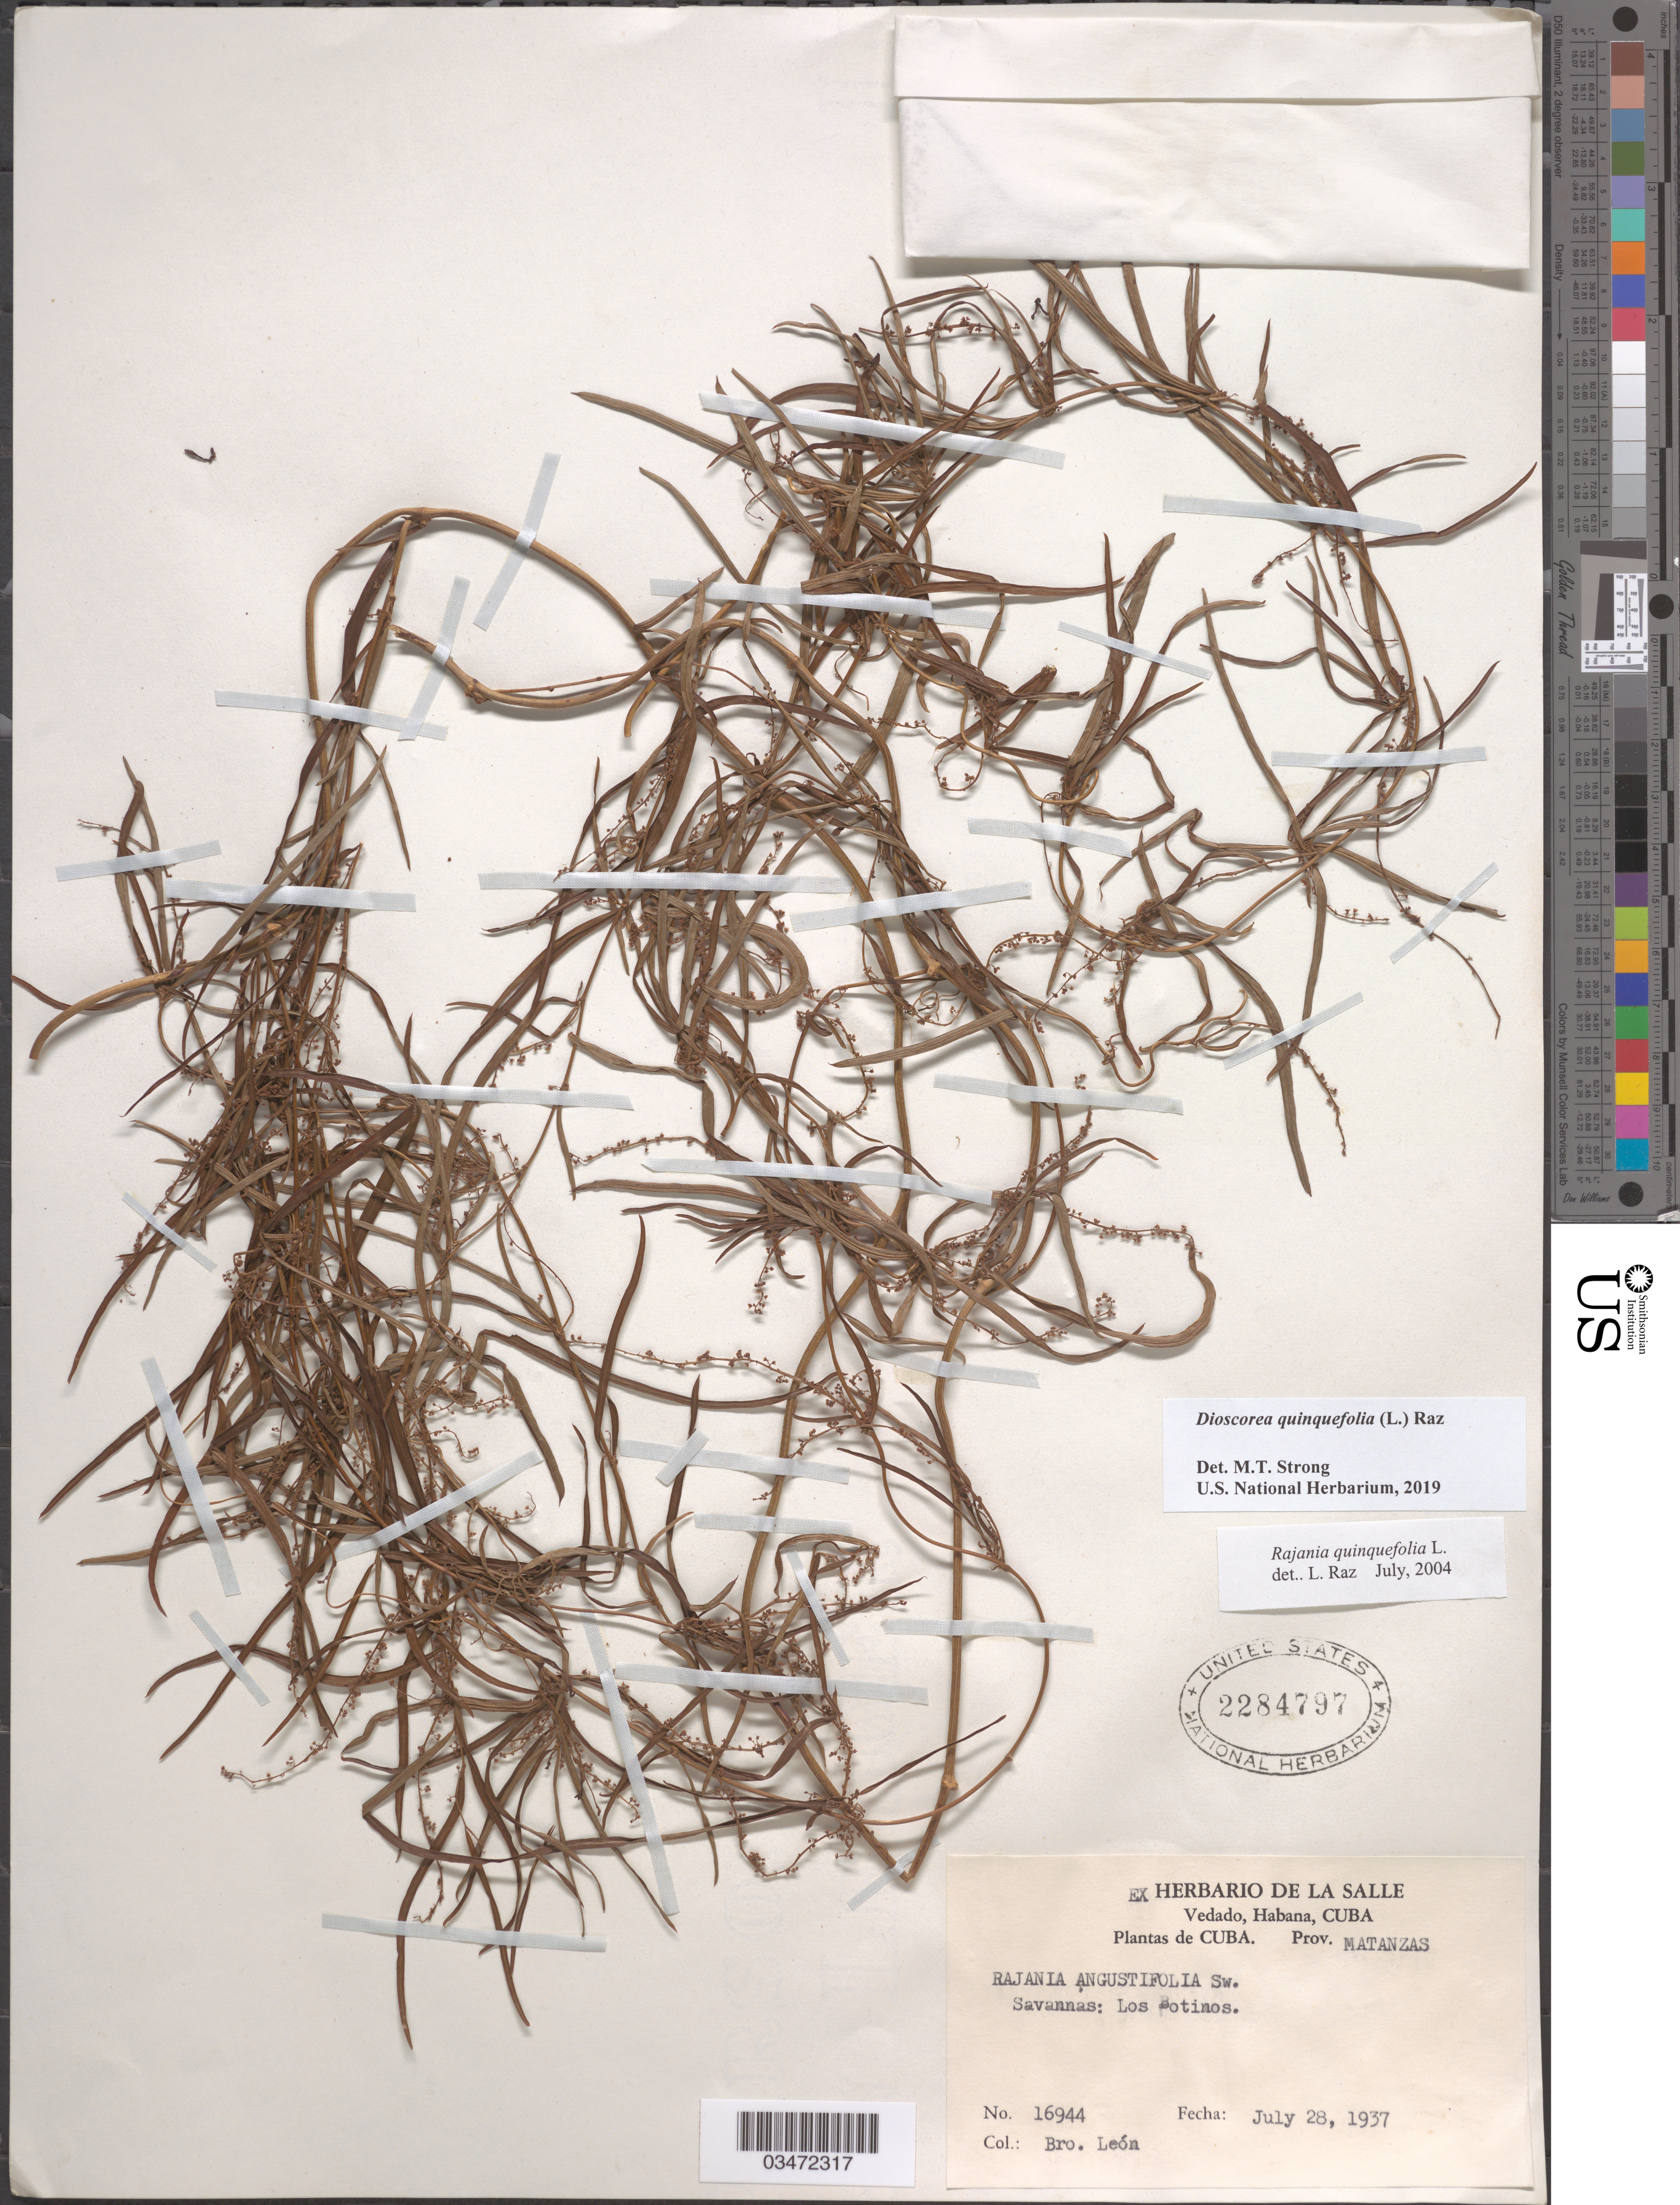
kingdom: Plantae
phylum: Tracheophyta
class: Liliopsida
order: Dioscoreales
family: Dioscoreaceae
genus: Dioscorea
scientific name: Dioscorea quinquefolia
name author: (L.) Raz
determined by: Strong, M. T., (US), Smithsonian Institution - National Museum of Natural History (UNITED STATES)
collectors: Bro. León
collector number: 16944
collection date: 1937-07-28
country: Cuba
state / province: Matanzas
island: Cuba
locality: Los Botinos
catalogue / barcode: US 2284797